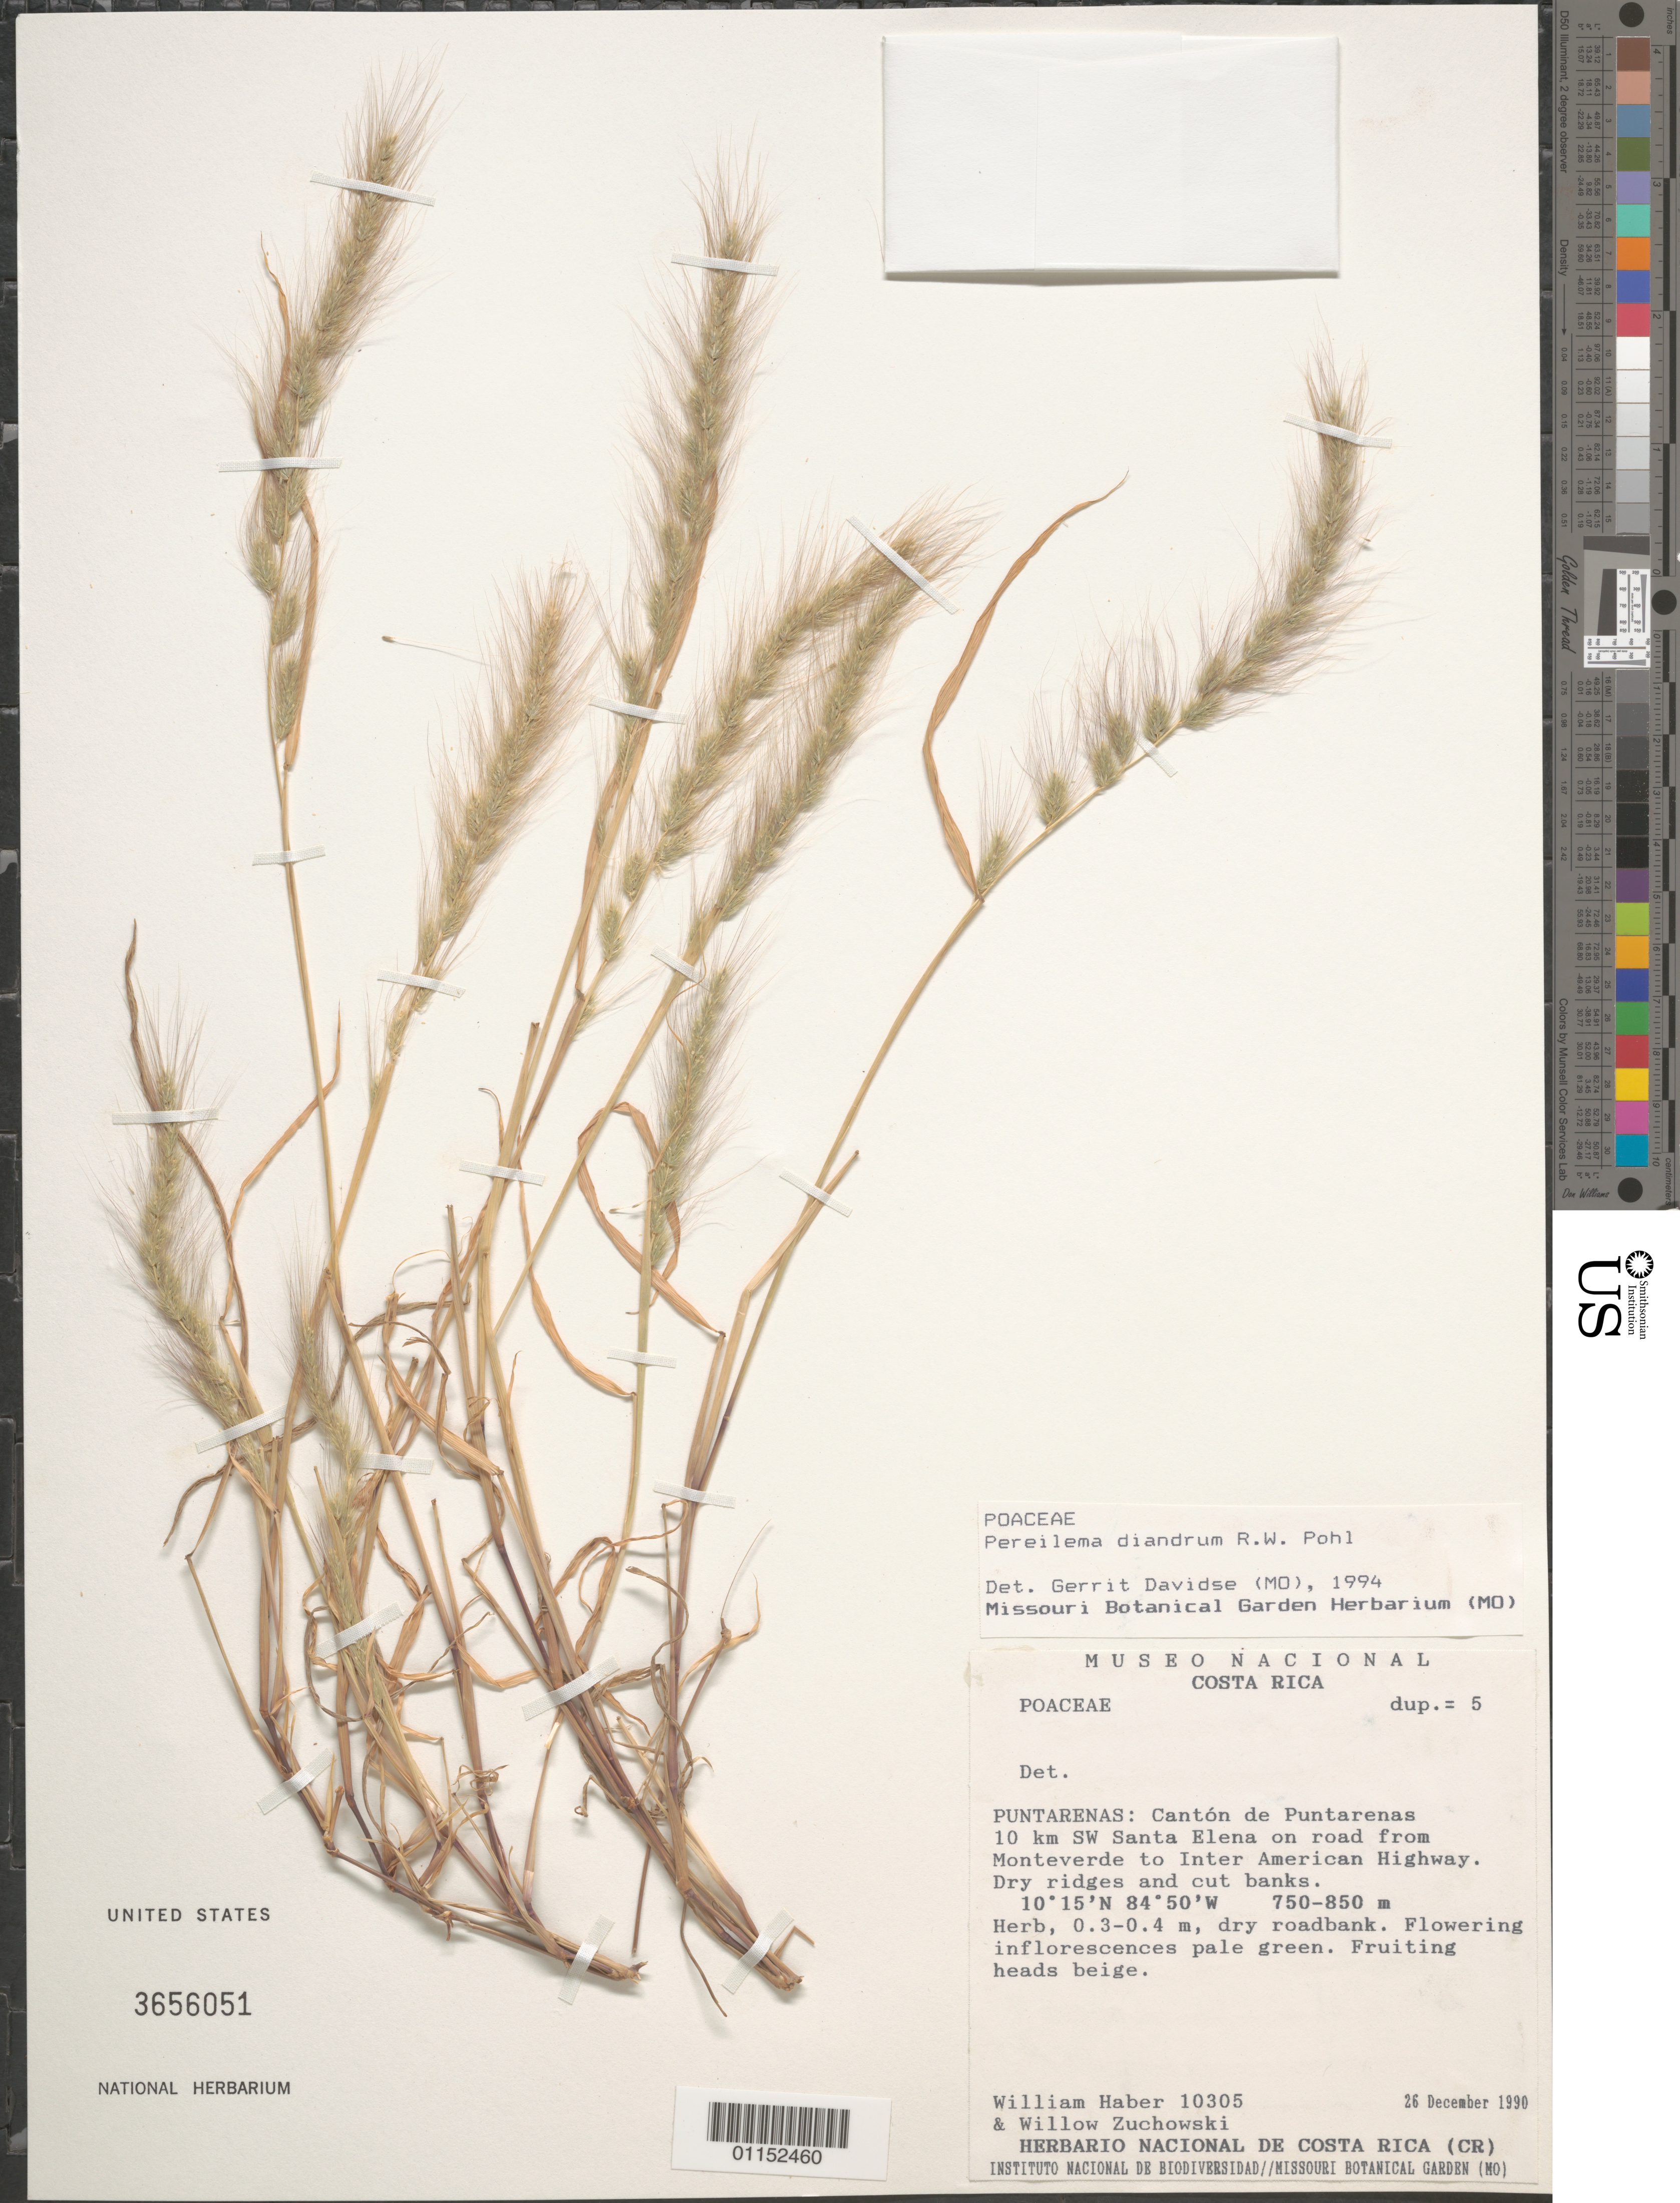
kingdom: Plantae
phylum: Tracheophyta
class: Liliopsida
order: Poales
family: Poaceae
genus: Pereilema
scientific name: Pereilema diandrum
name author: R.W. Pohl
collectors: W. Haber & W. Zuchowski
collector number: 10305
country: Costa Rica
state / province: Puntarenas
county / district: Puntarenas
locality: SW of Santa Elena on road from Monteverde to Inter American Highway.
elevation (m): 750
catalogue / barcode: US 3656051